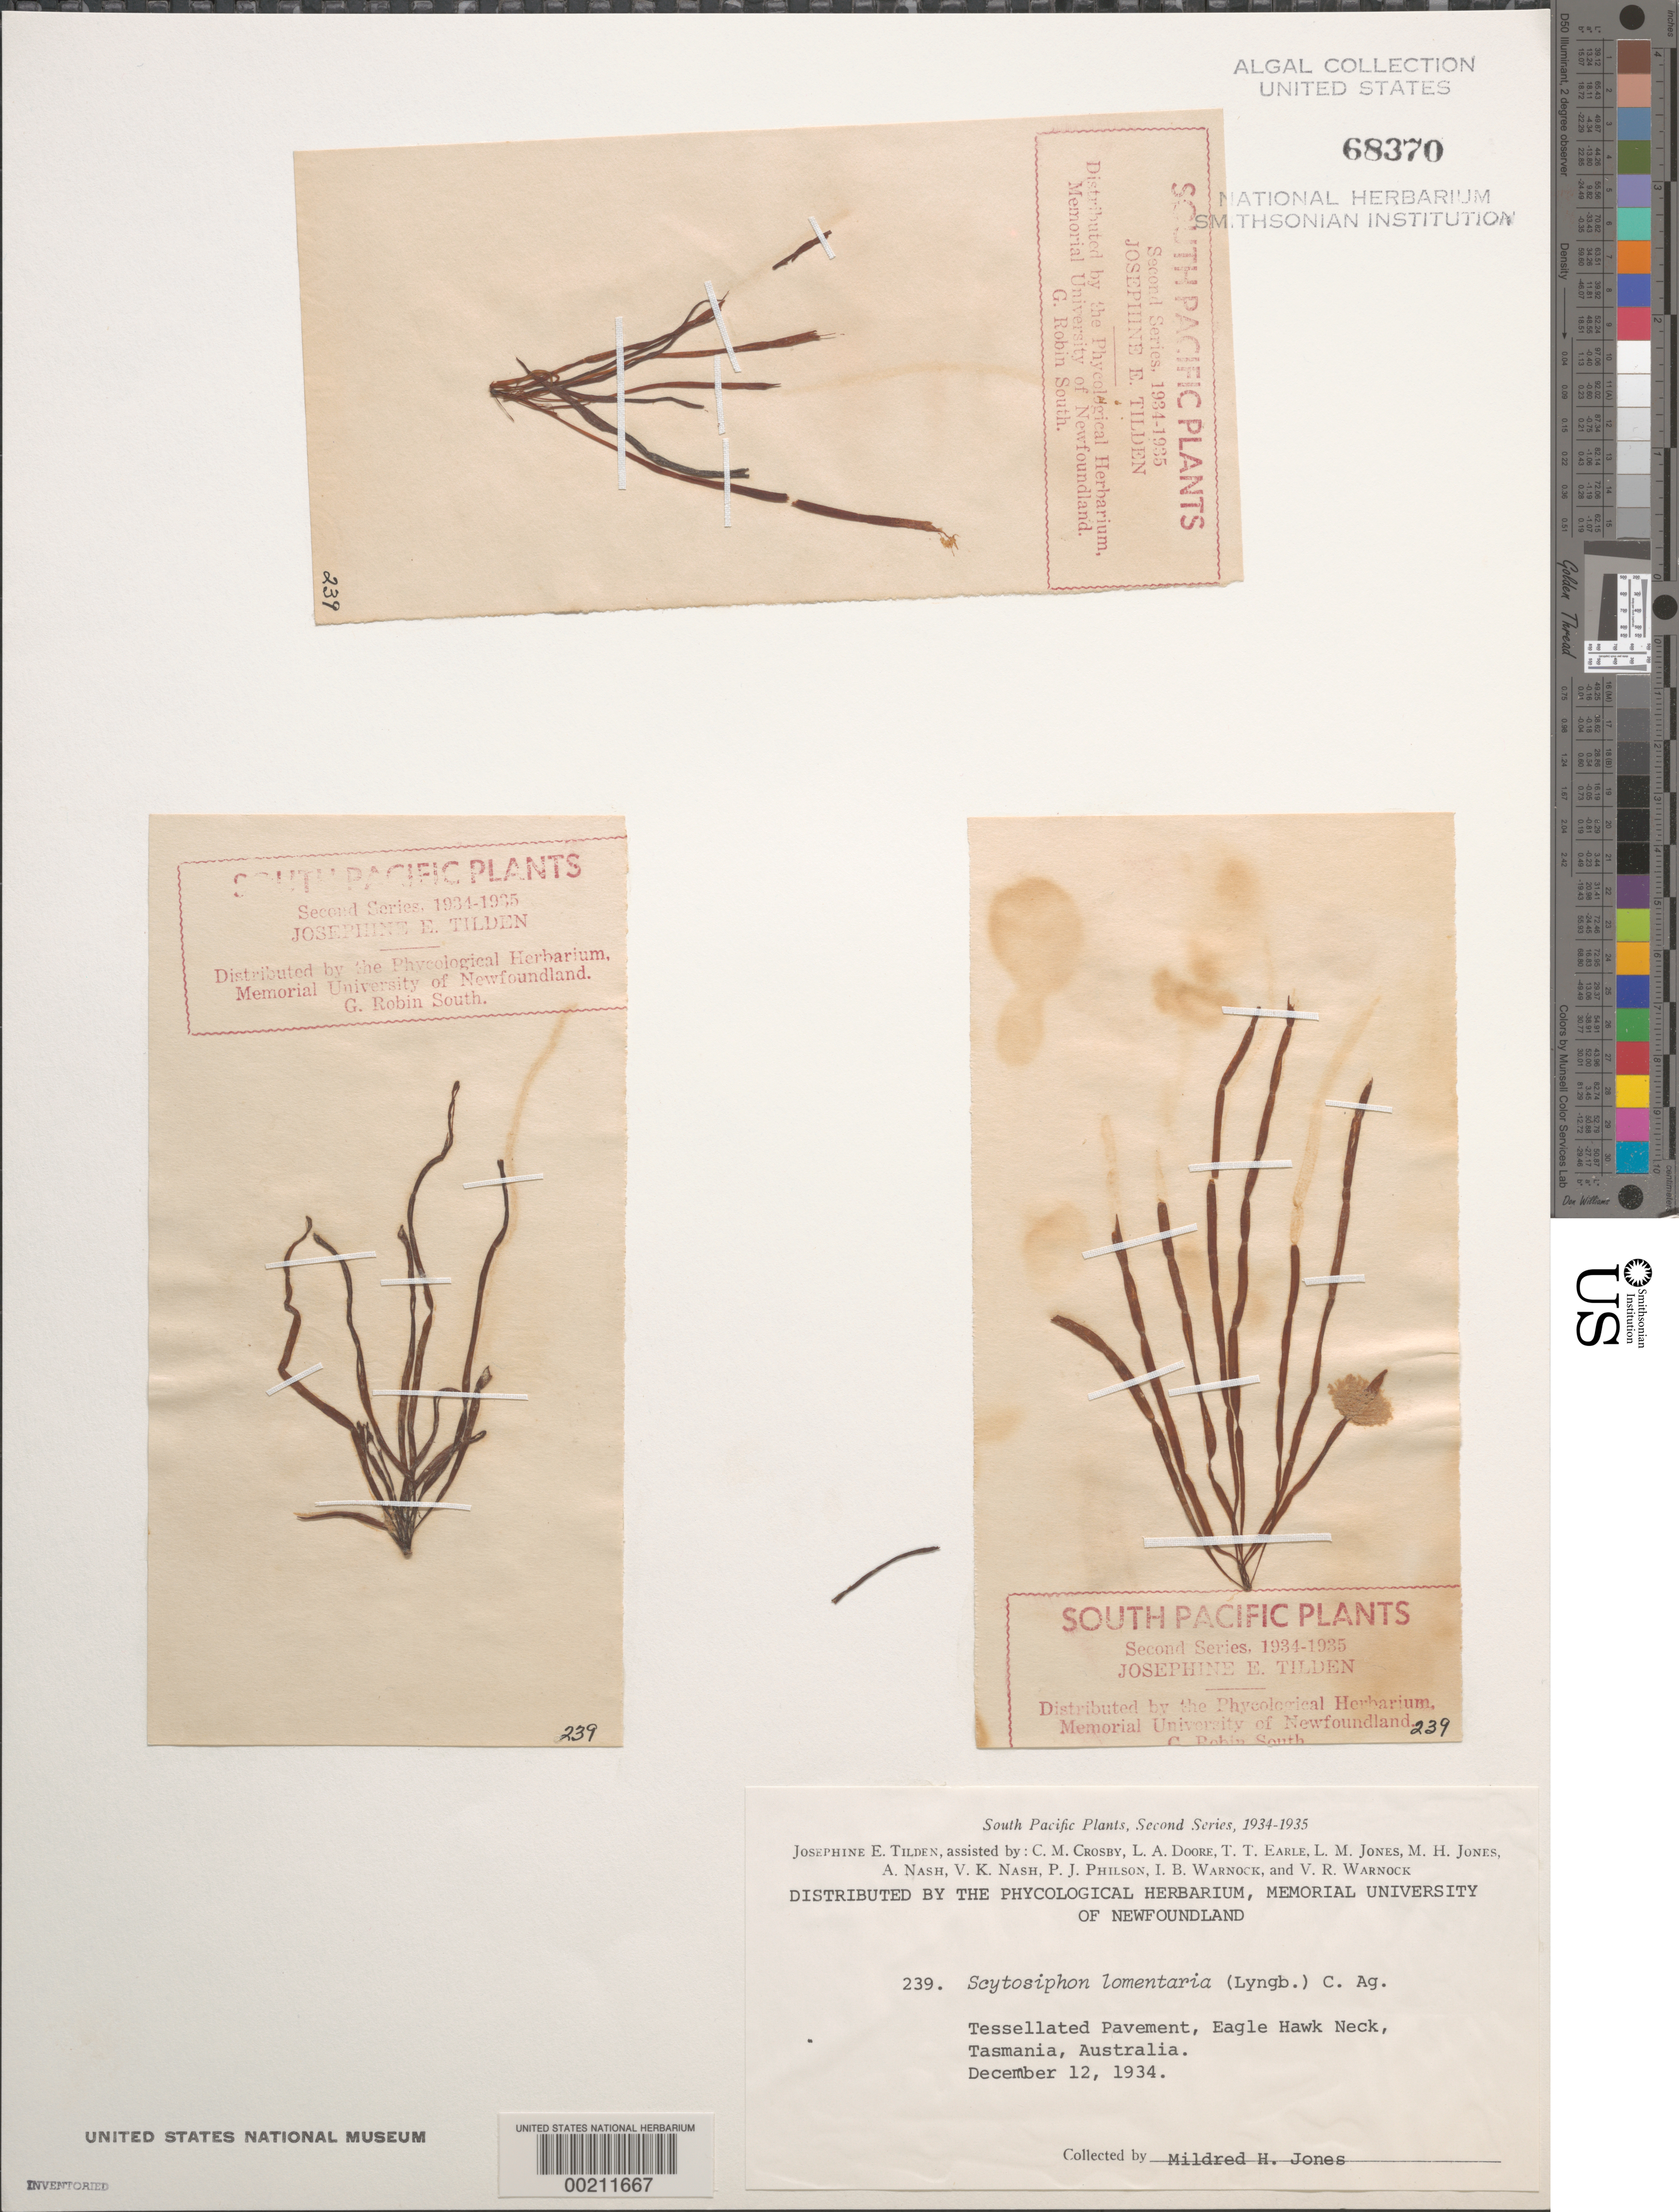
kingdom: Chromista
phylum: Ochrophyta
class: Phaeophyceae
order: Scytosiphonales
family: Scytosiphonaceae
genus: Scytosiphon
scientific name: Scytosiphon lomentaria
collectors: M. H. Jones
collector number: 239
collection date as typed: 12 Dec 1934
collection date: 1934-12-12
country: Australia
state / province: Tasmania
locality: Eagle Hawk Neck, Tessellated Pavement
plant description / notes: Tilden, South Pacific Plants, Second Series, 1934-1935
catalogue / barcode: US 68370